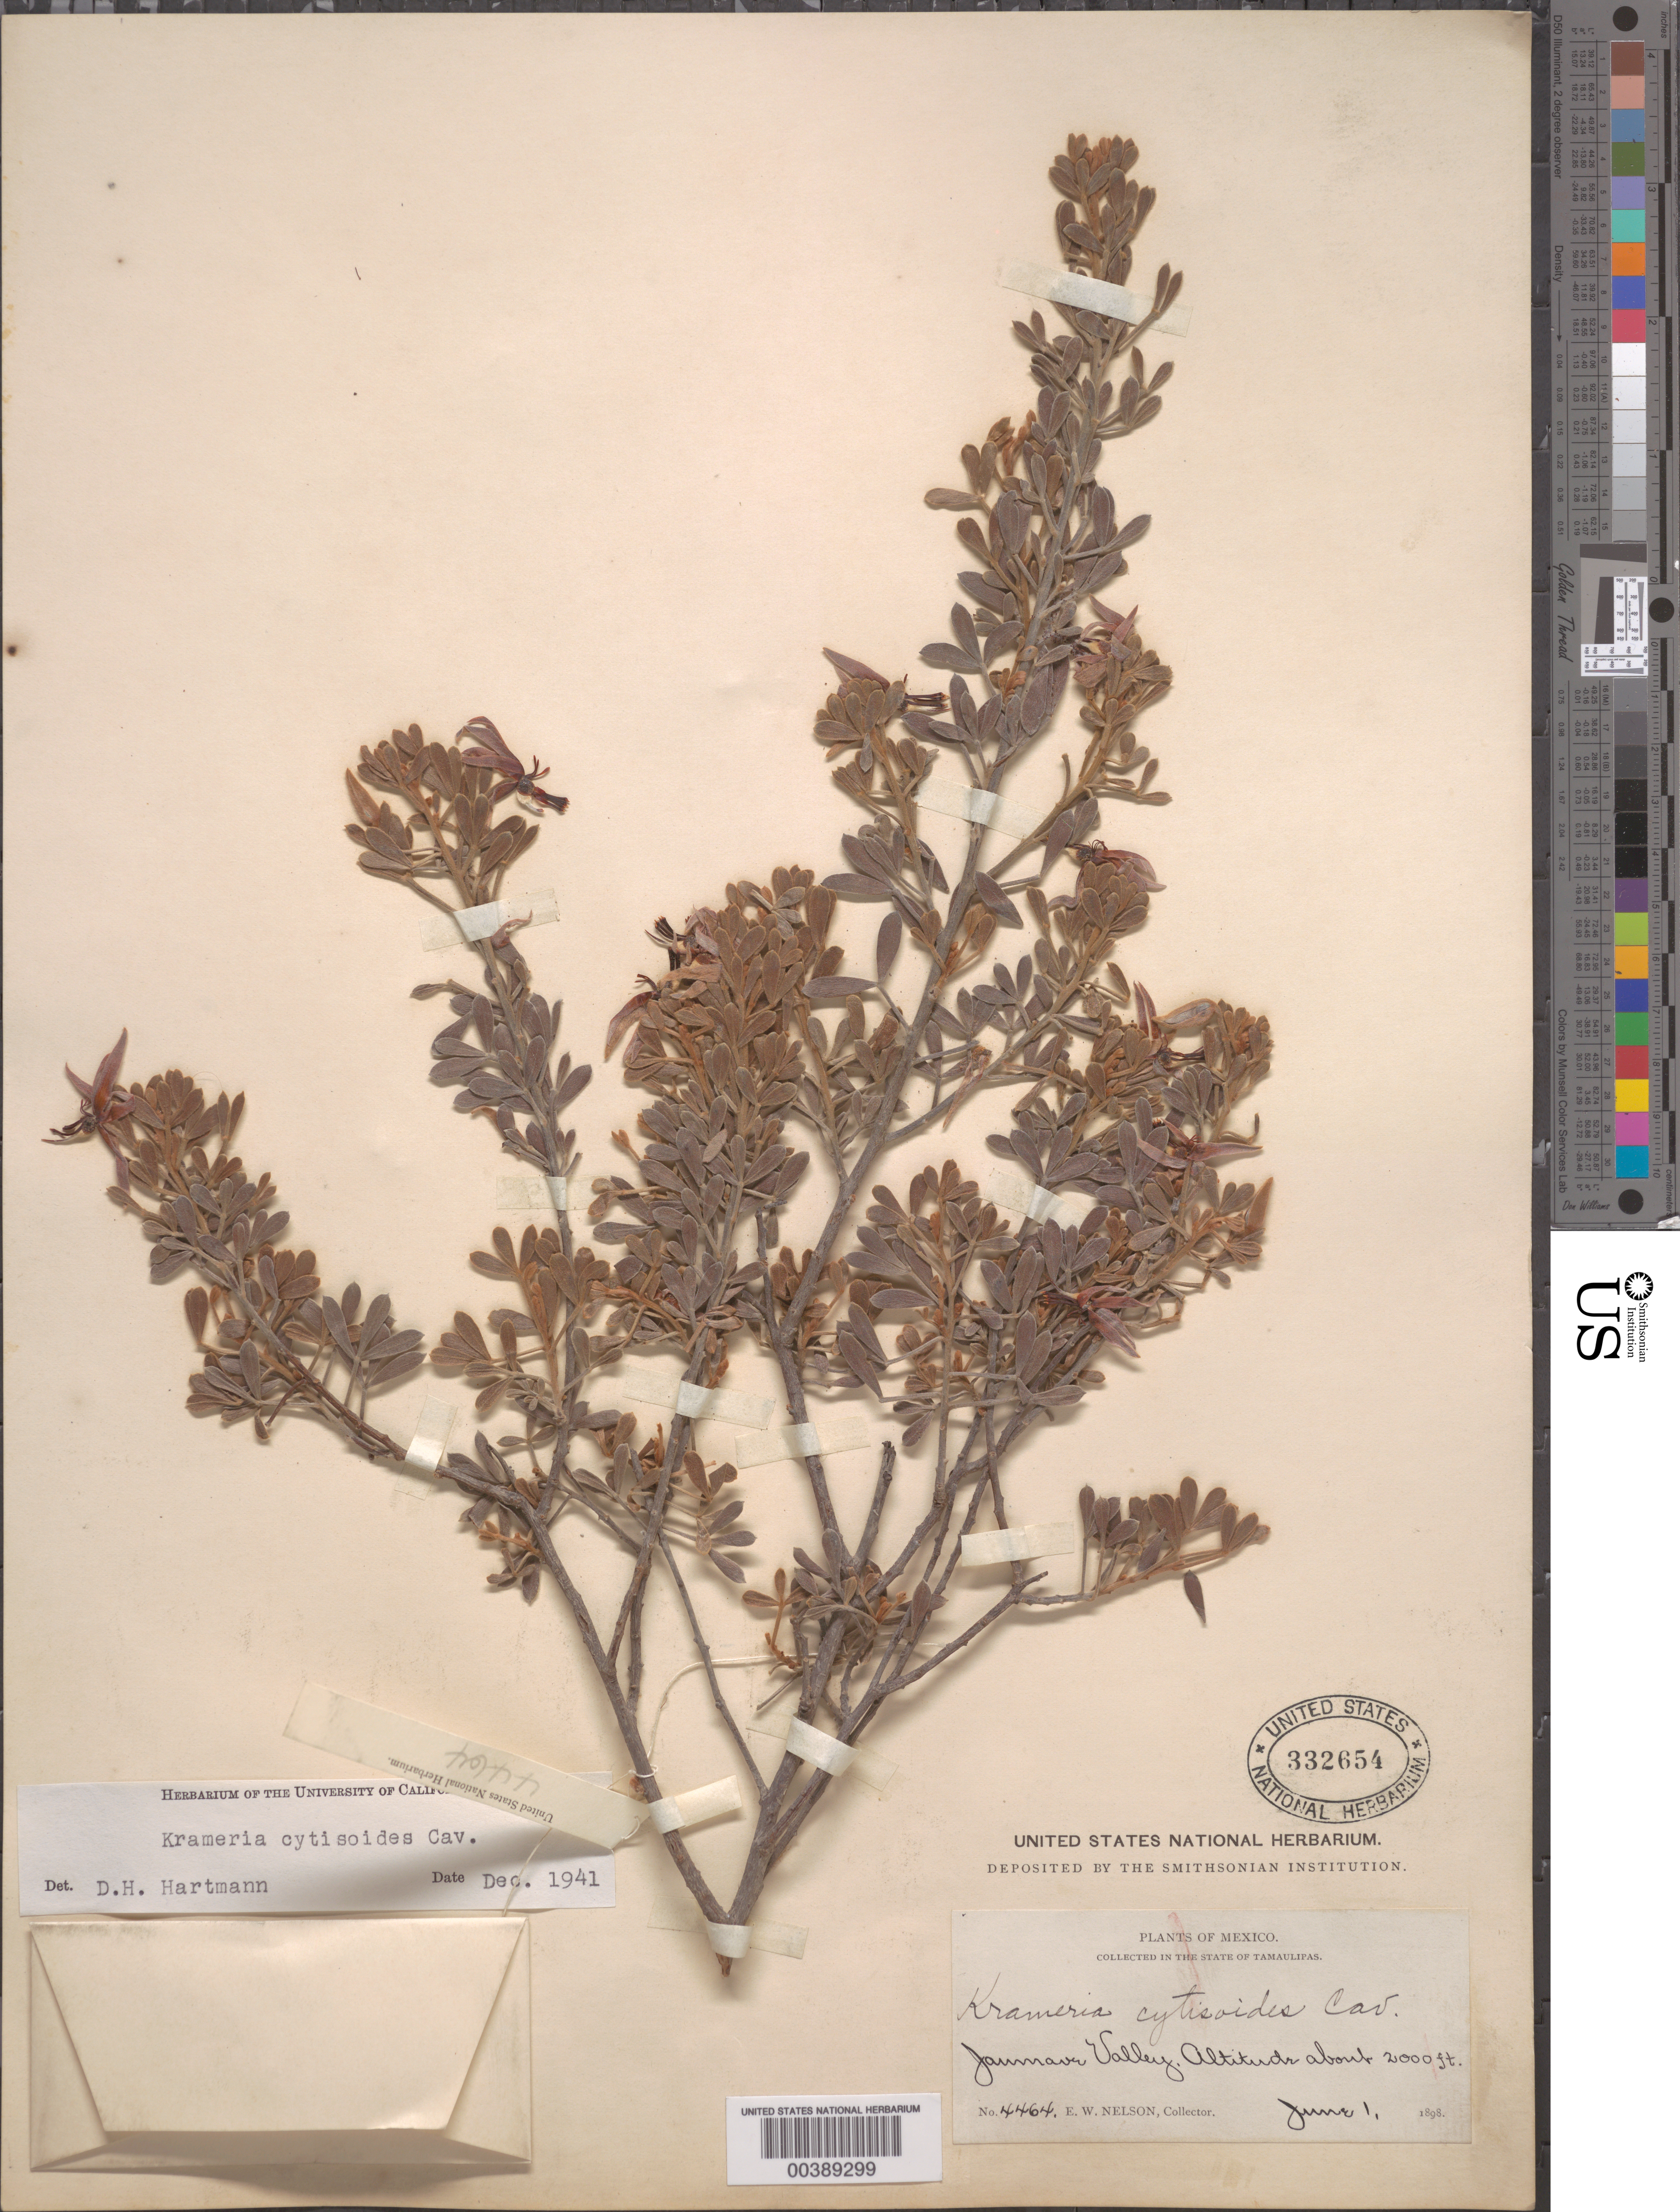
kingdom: Plantae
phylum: Tracheophyta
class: Magnoliopsida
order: Zygophyllales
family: Krameriaceae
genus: Krameria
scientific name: Krameria cytisoides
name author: Cav.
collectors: E. W. Nelson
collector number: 4464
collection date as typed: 01 Jun 1898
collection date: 1898-06-01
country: Mexico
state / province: Tamaulipas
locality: Janmave valley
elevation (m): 610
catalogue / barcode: US 332654